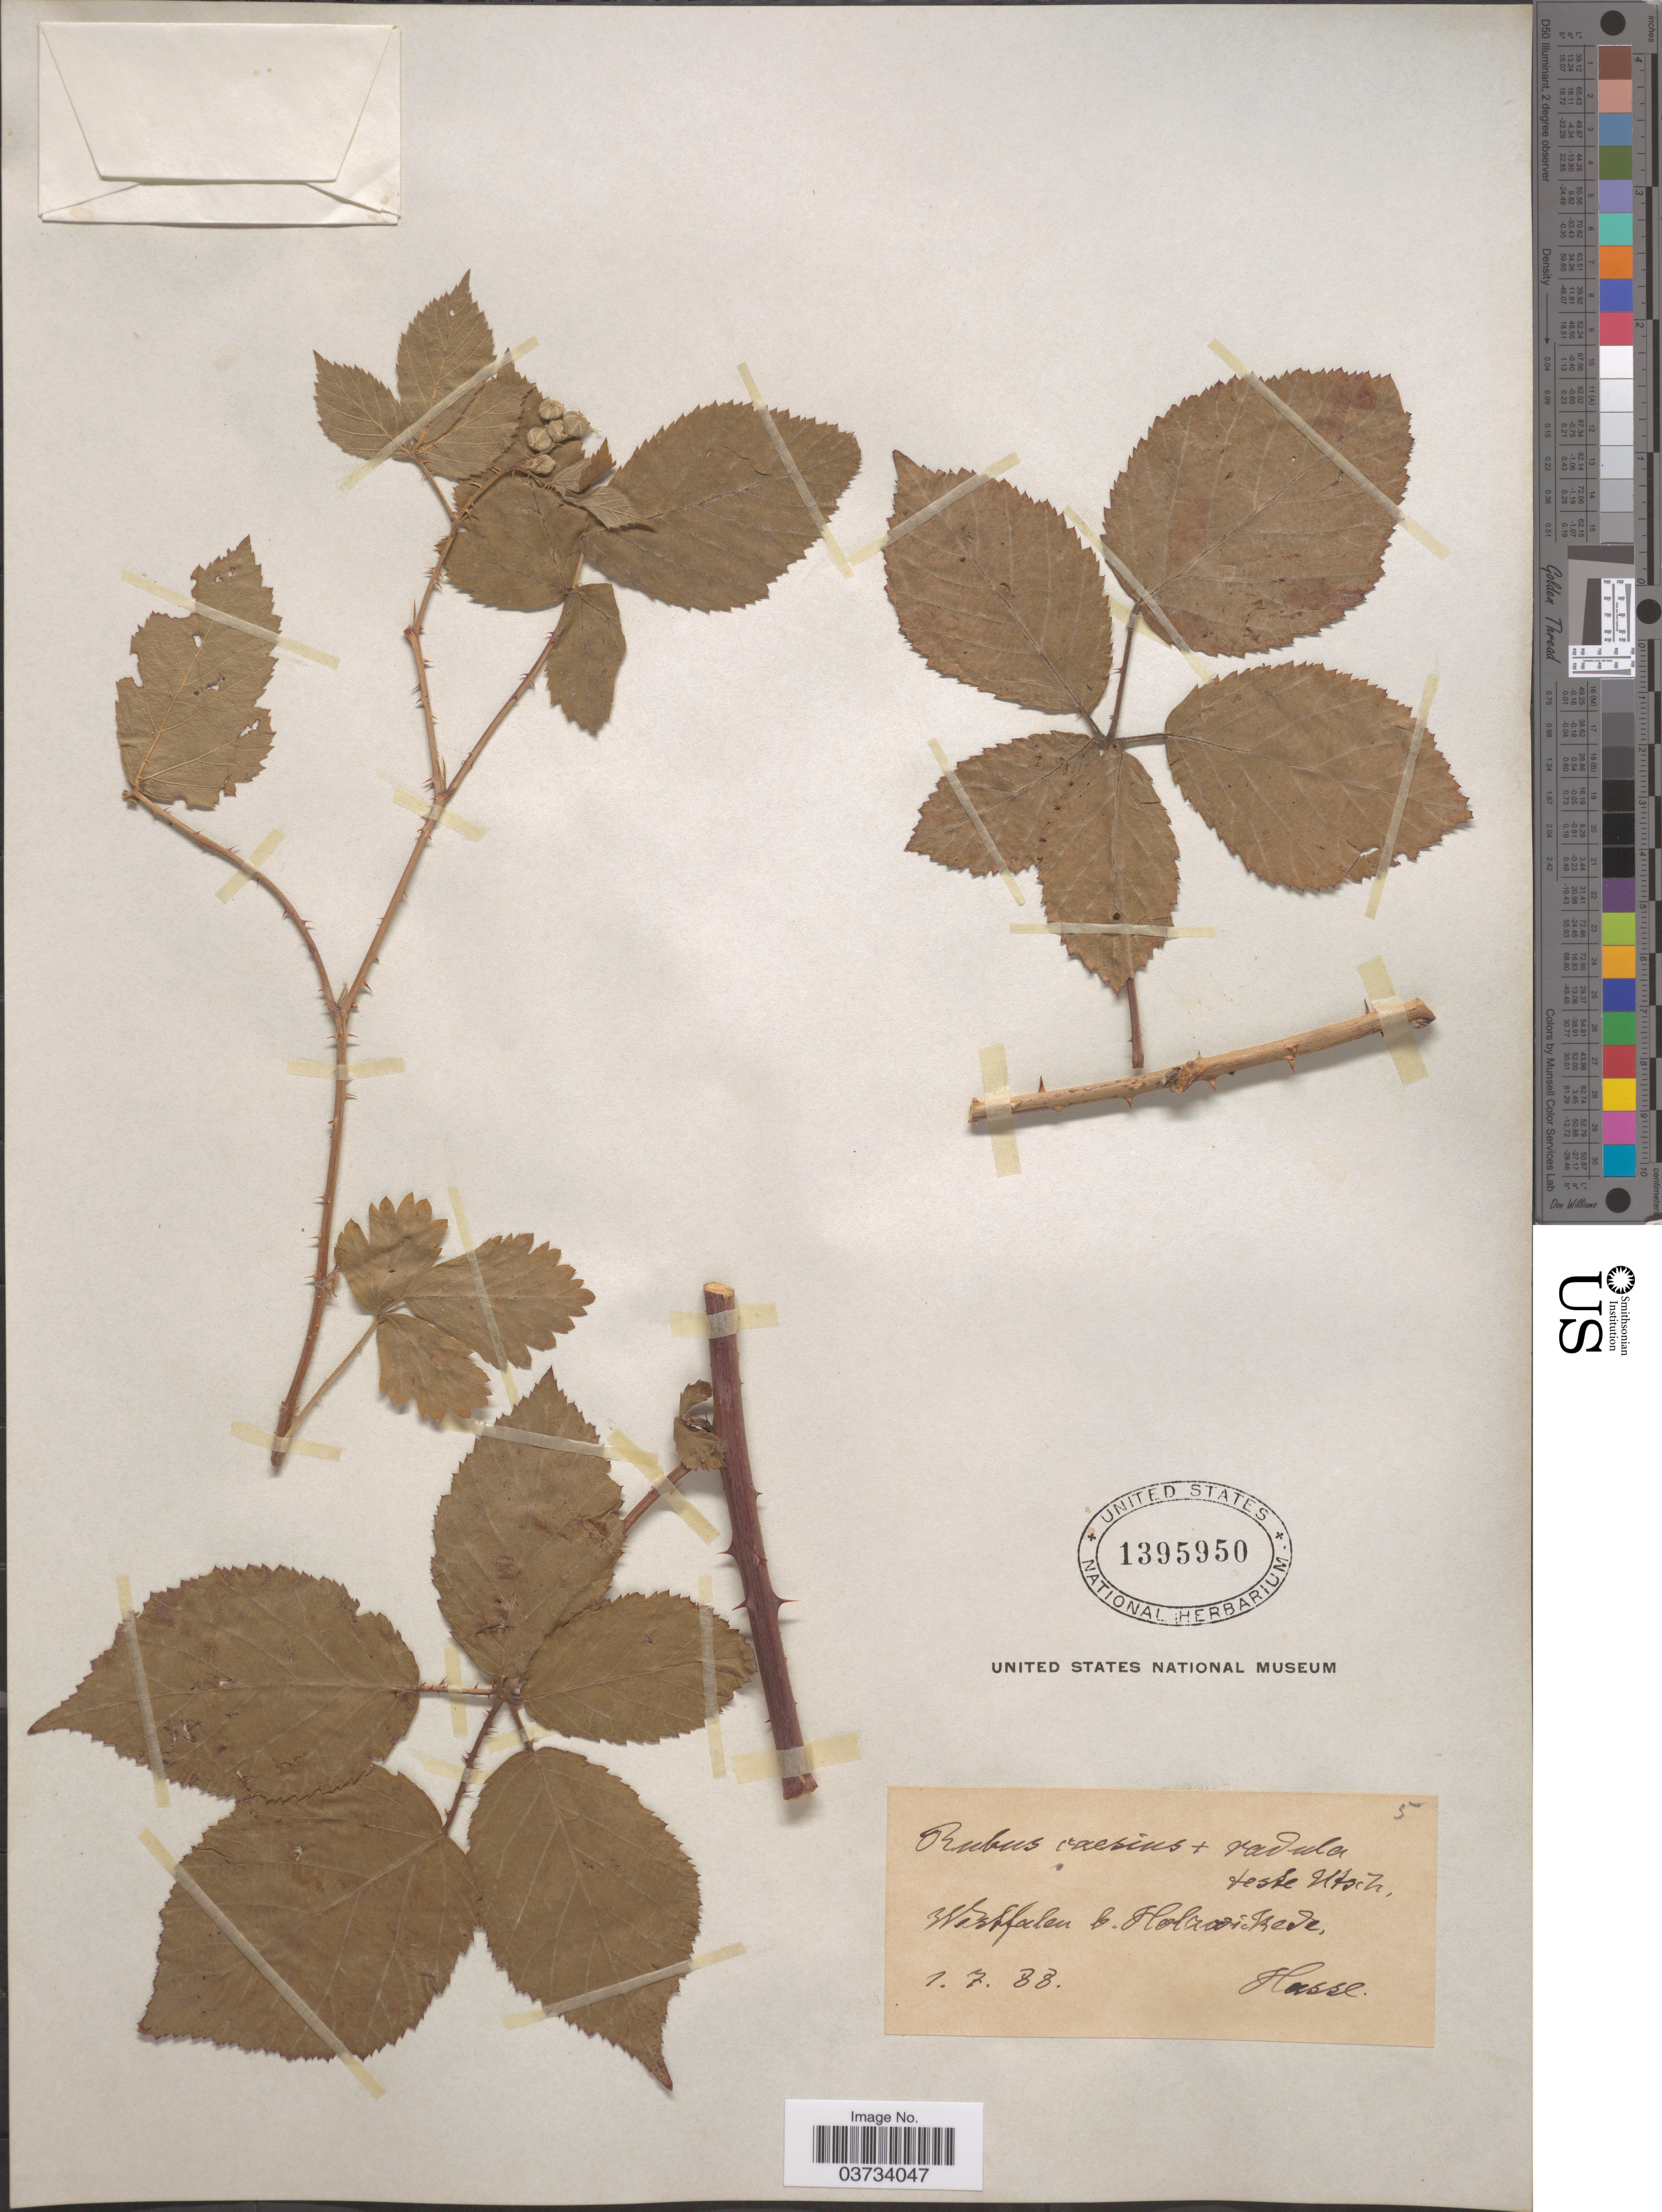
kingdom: Plantae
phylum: Tracheophyta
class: Magnoliopsida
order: Rosales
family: Rosaceae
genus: Rubus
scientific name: Rubus caesius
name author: L.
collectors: -. Hasse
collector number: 5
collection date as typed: Transcribed d/m/y: 1/7/88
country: Germany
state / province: Nordrhein-Westfalen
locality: Westfalen b. Holzwickede. [interpreted]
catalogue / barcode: US 1395950